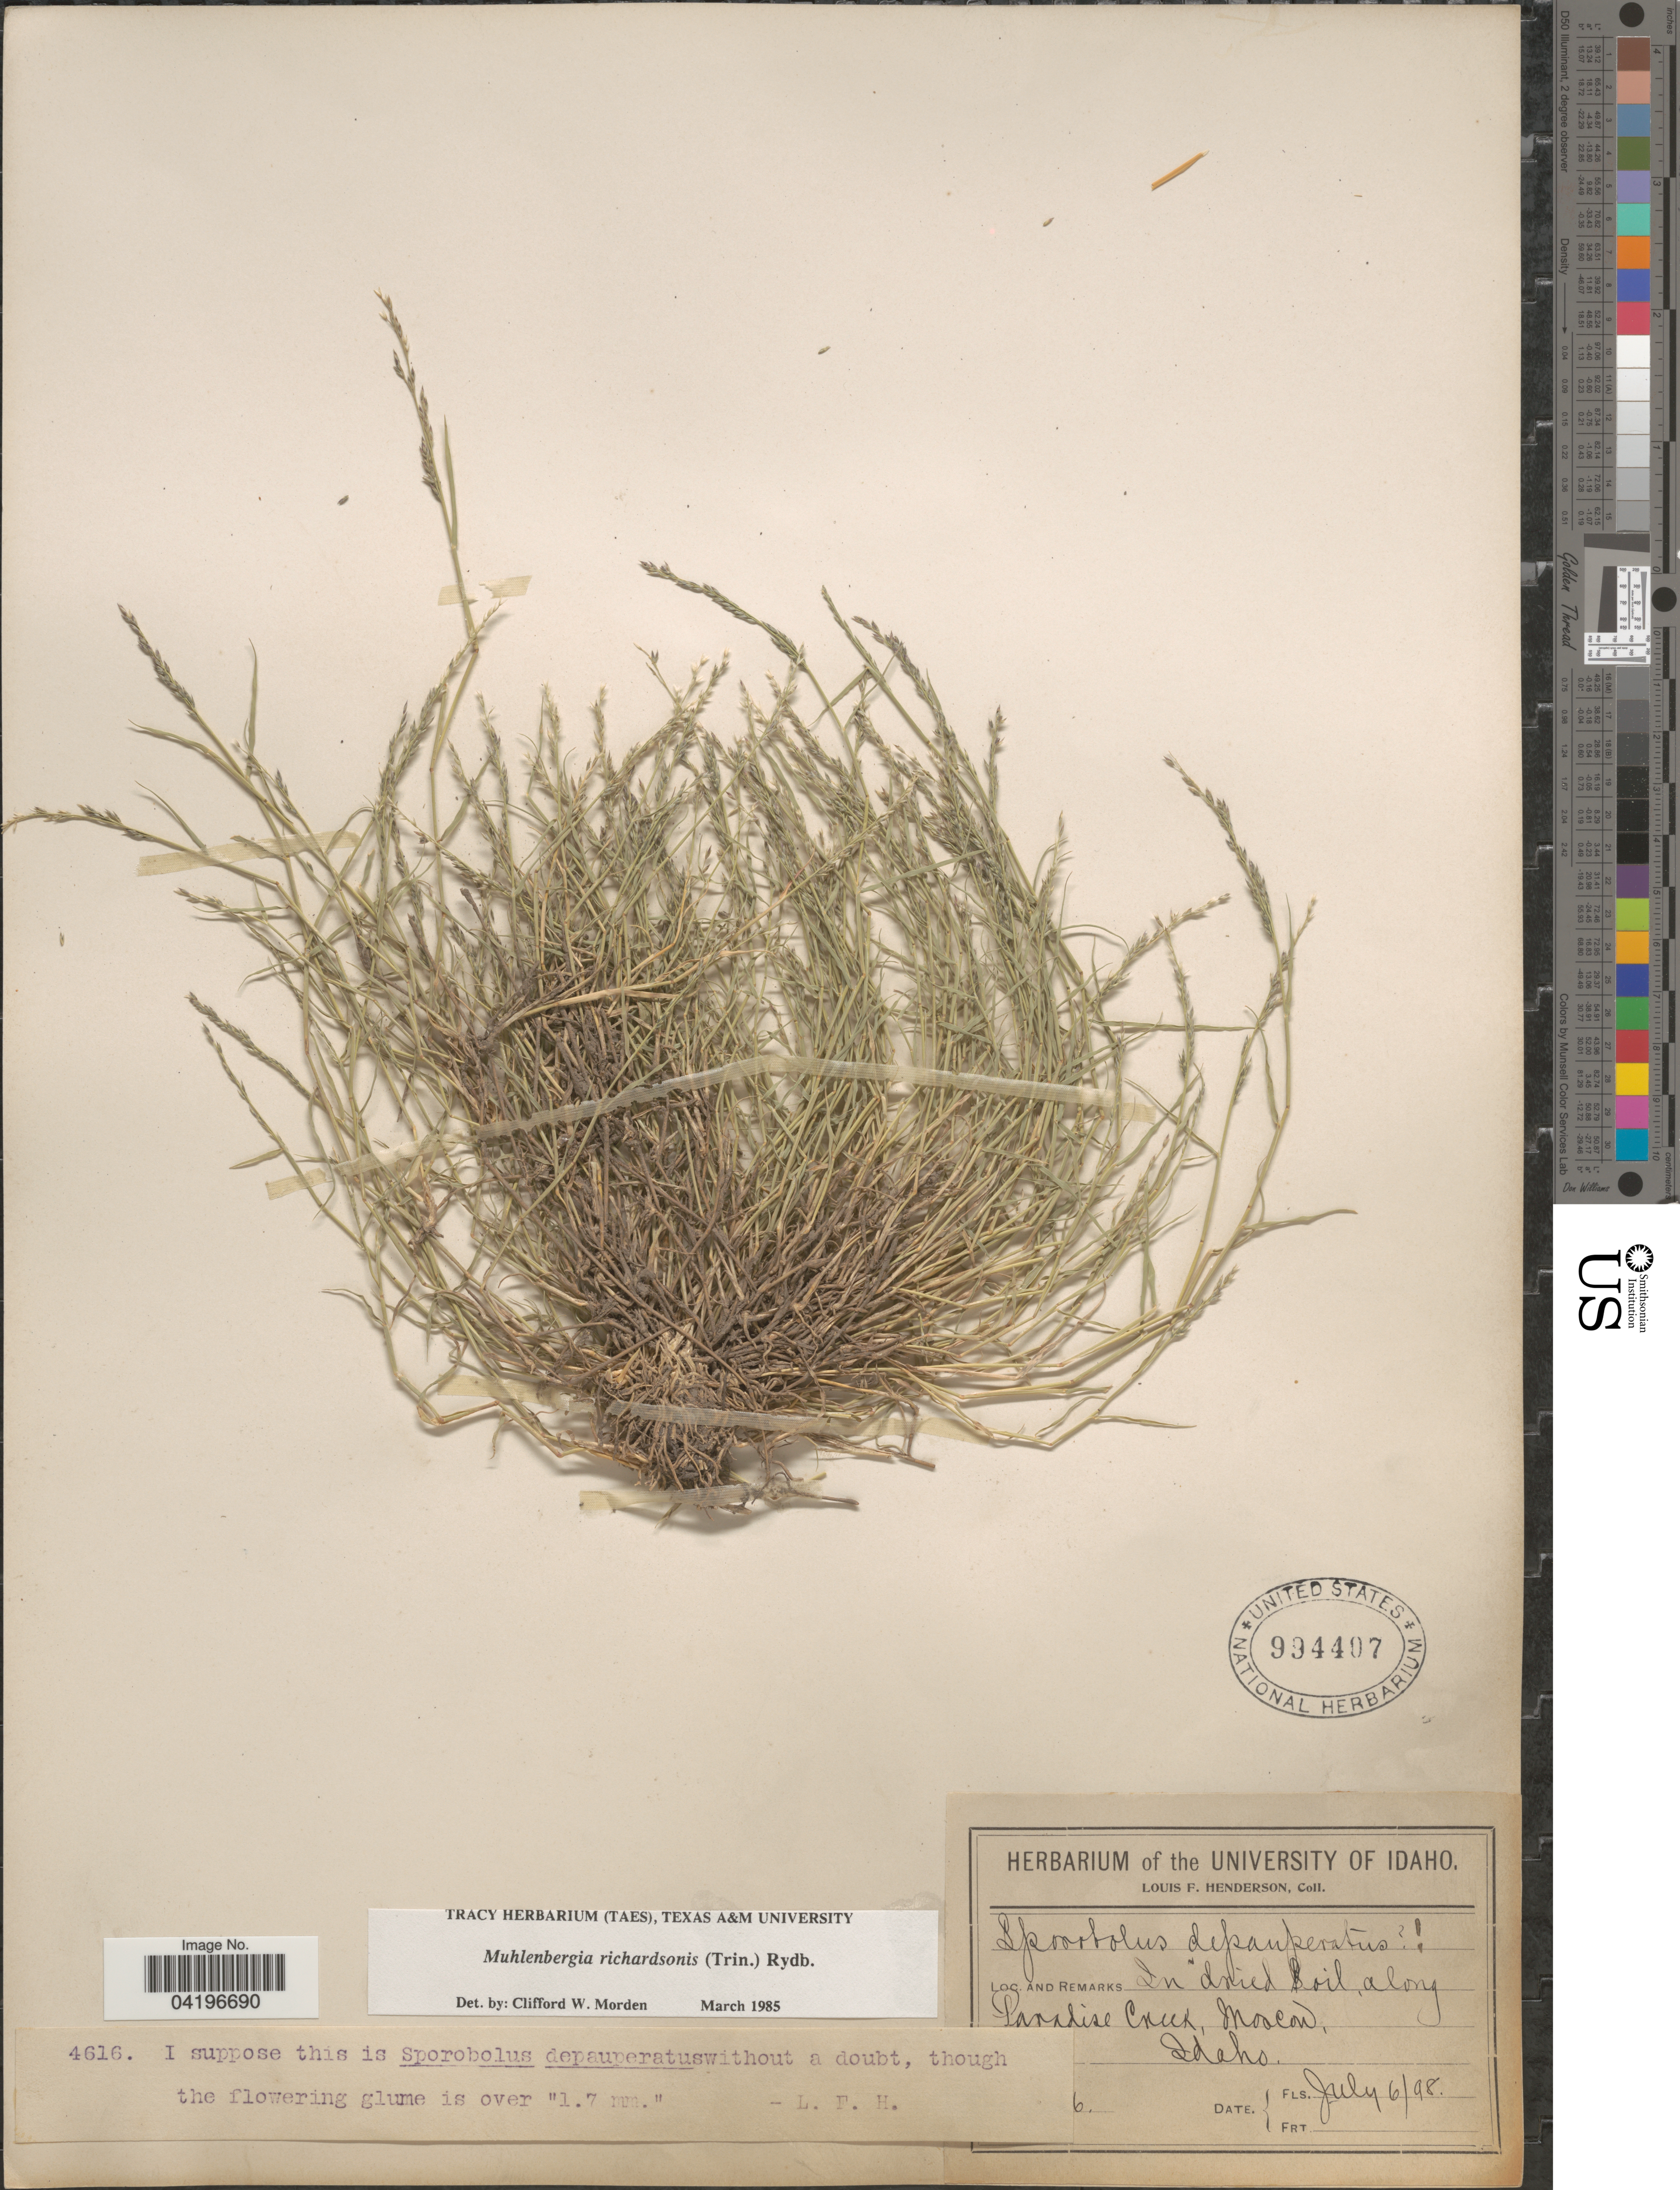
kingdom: Plantae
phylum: Tracheophyta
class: Liliopsida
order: Poales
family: Poaceae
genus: Muhlenbergia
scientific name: Muhlenbergia richardsonis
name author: (Trin.) Rydb.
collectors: L. Henderson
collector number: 4616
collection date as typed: Transcribed d/m/y: 6/7/98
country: United States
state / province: Idaho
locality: Along Paradise Creek, Moscow.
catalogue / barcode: US 994407